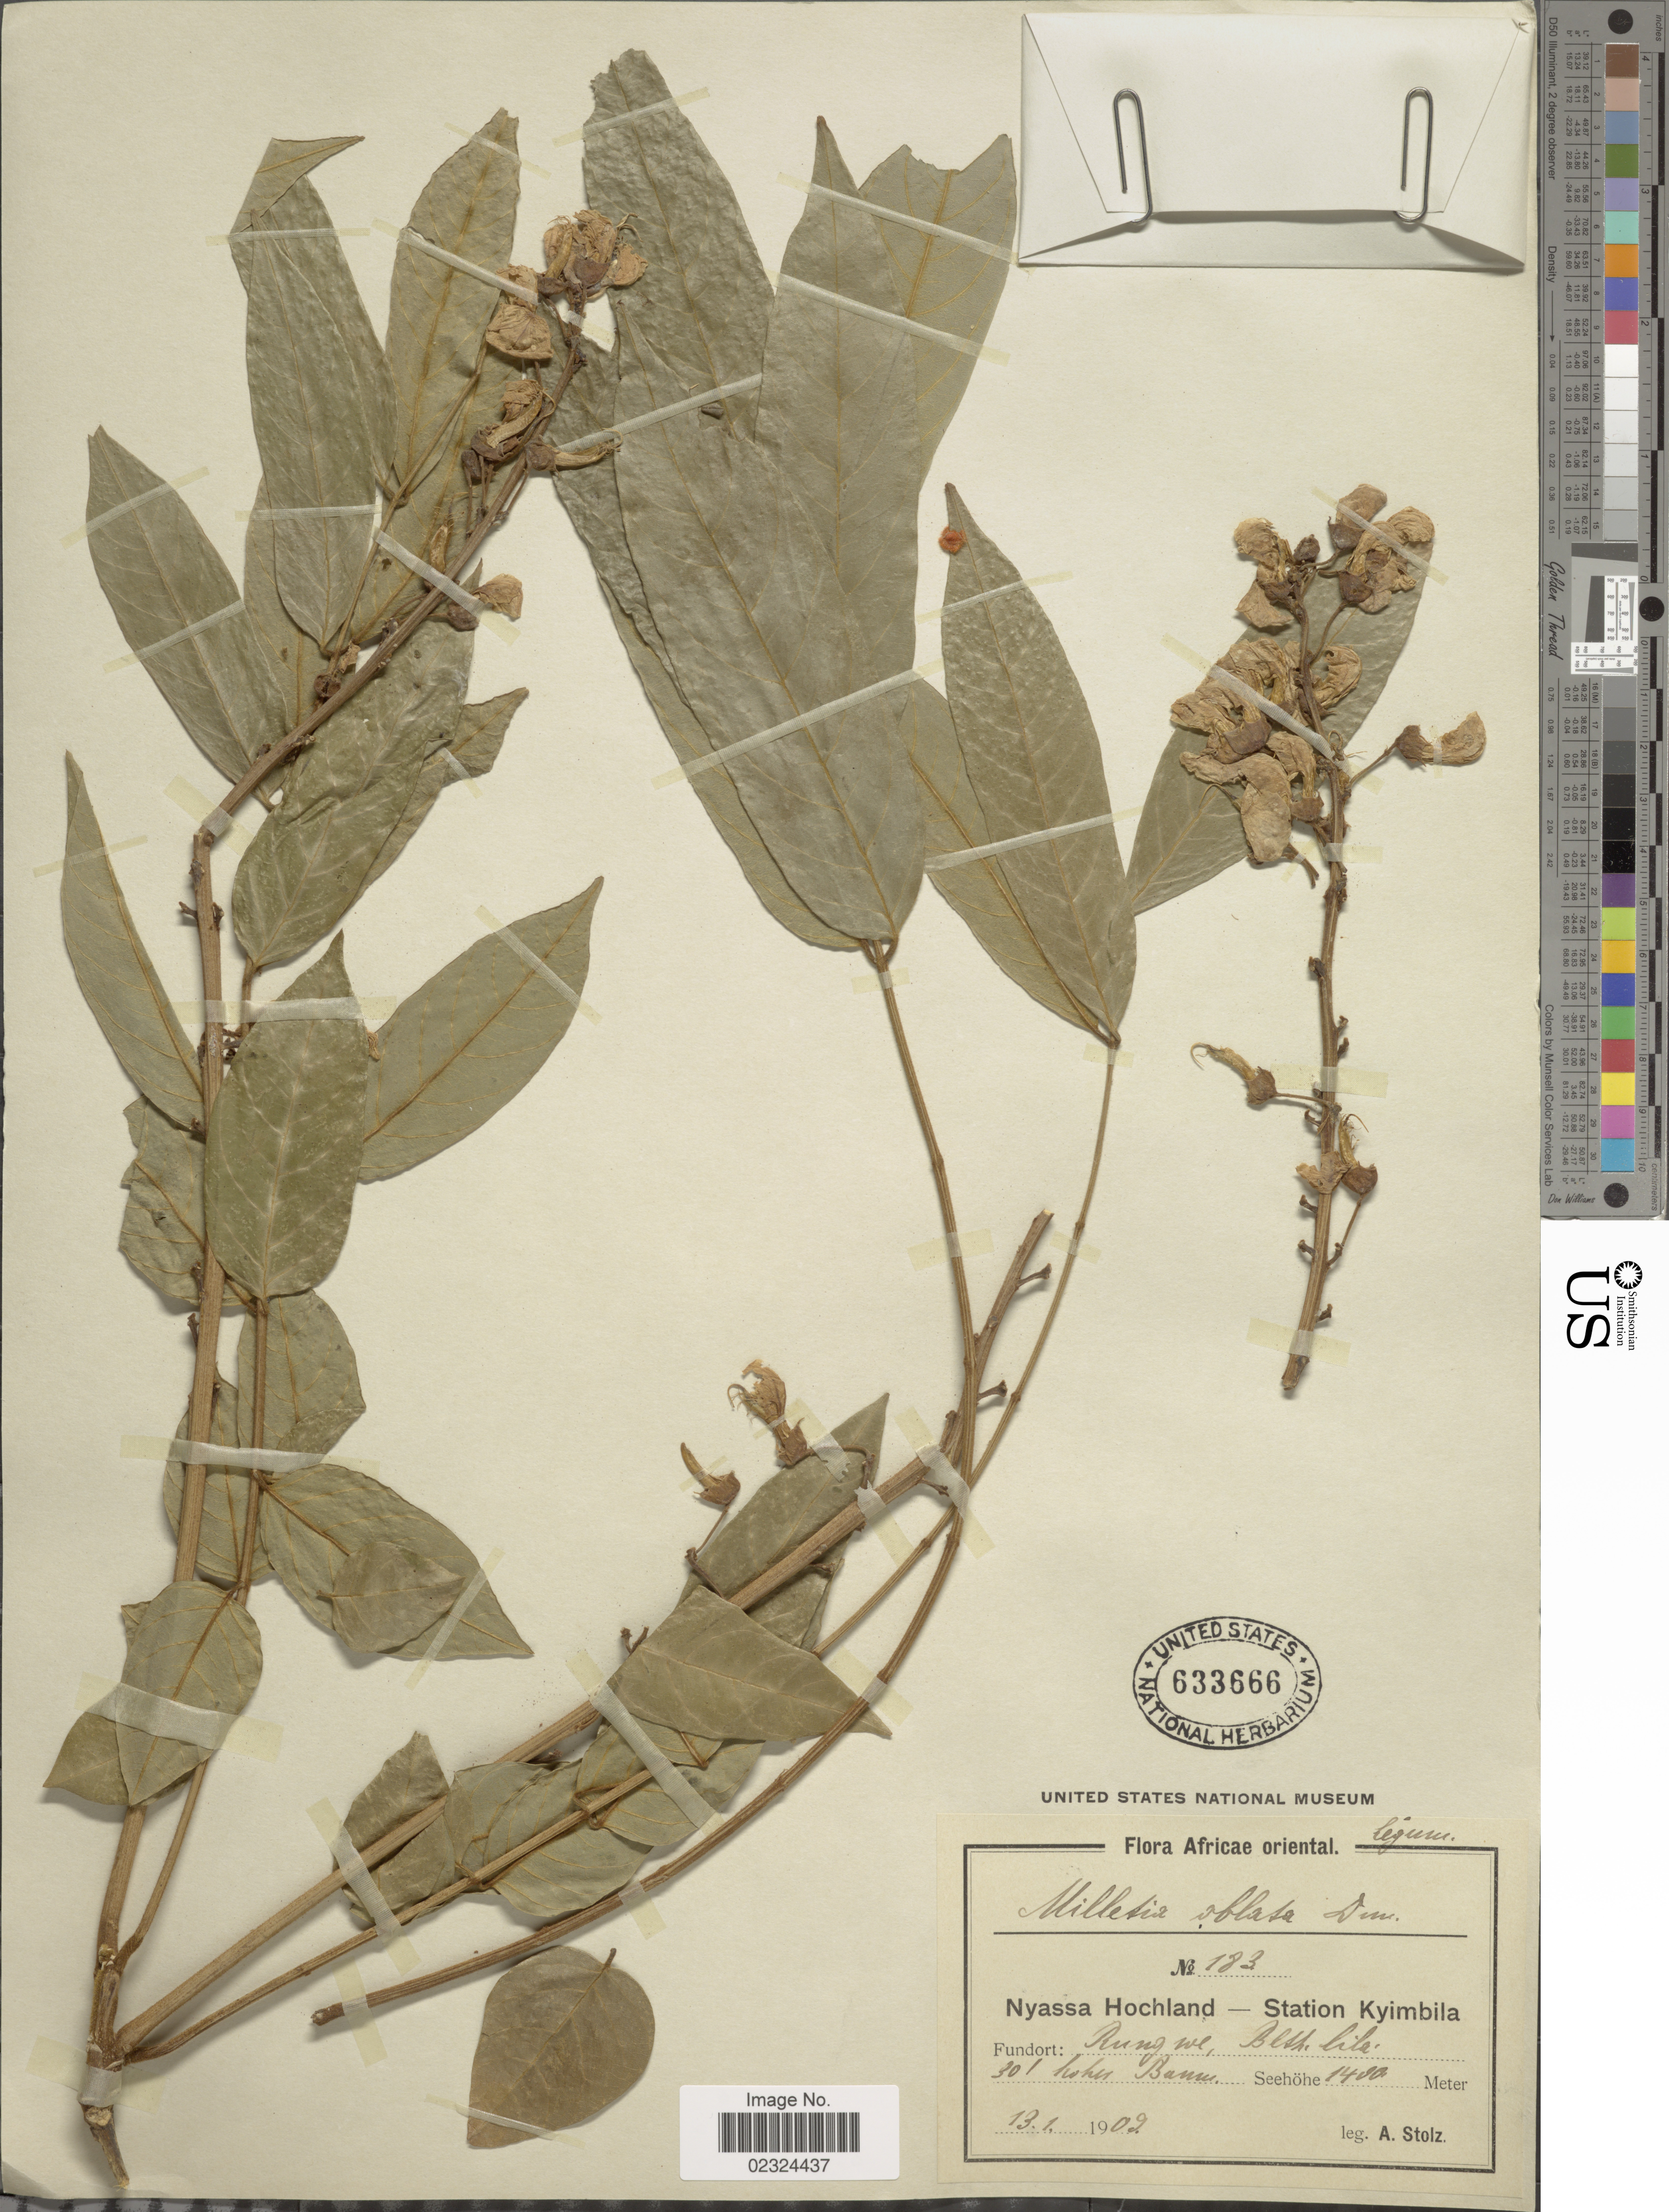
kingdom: Plantae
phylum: Tracheophyta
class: Magnoliopsida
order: Fabales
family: Fabaceae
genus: Millettia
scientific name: Millettia oblata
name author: Dunn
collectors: A. Stolz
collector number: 183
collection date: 1909-01-13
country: Tanzania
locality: Africae Oriental. Nyassa Hochland Station Kyimbila. Rungwe Blth. lila.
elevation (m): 1400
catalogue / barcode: US 633666